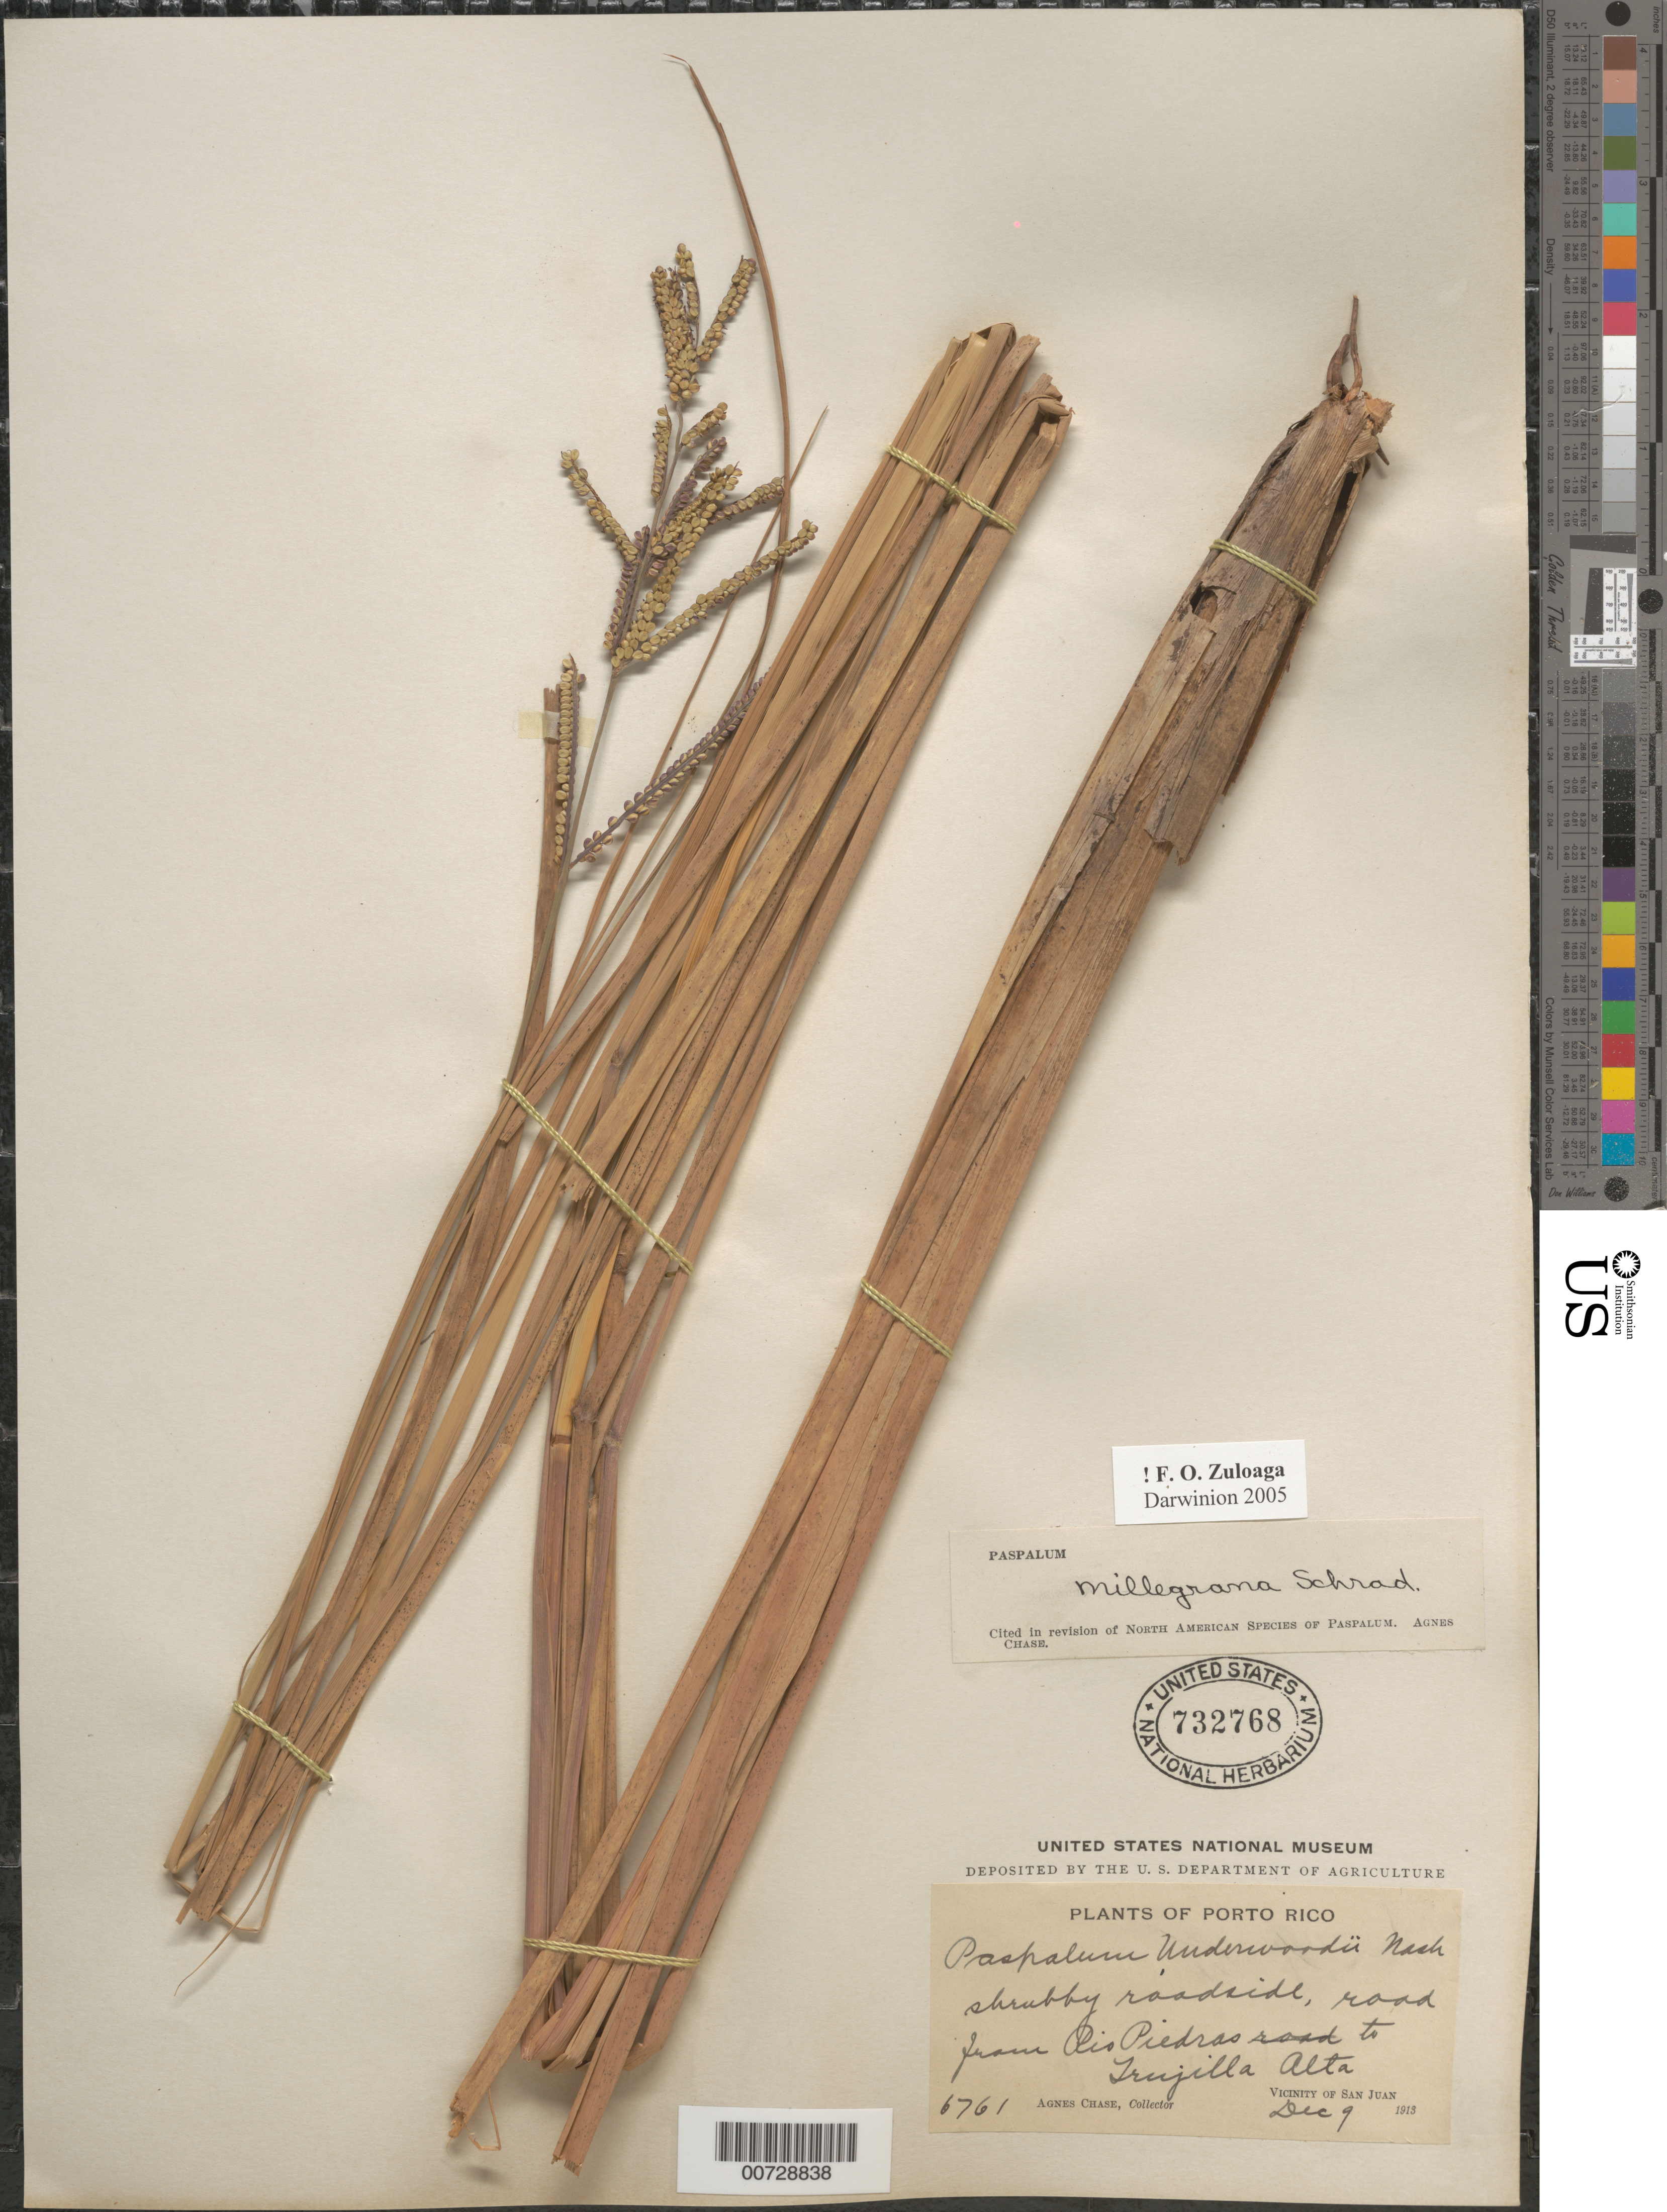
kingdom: Plantae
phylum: Tracheophyta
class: Liliopsida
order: Poales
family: Poaceae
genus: Paspalum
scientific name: Paspalum millegrana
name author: Schrad.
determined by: Chase, [M.] Agnes, (US)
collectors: A. Chase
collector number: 6761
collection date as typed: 09 Dec 1913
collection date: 1913-12-09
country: Puerto Rico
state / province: San Juan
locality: San Juan, vic of: Rio Piedras to Trujilla Alta, road from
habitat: Shrubby roadside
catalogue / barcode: US 732768